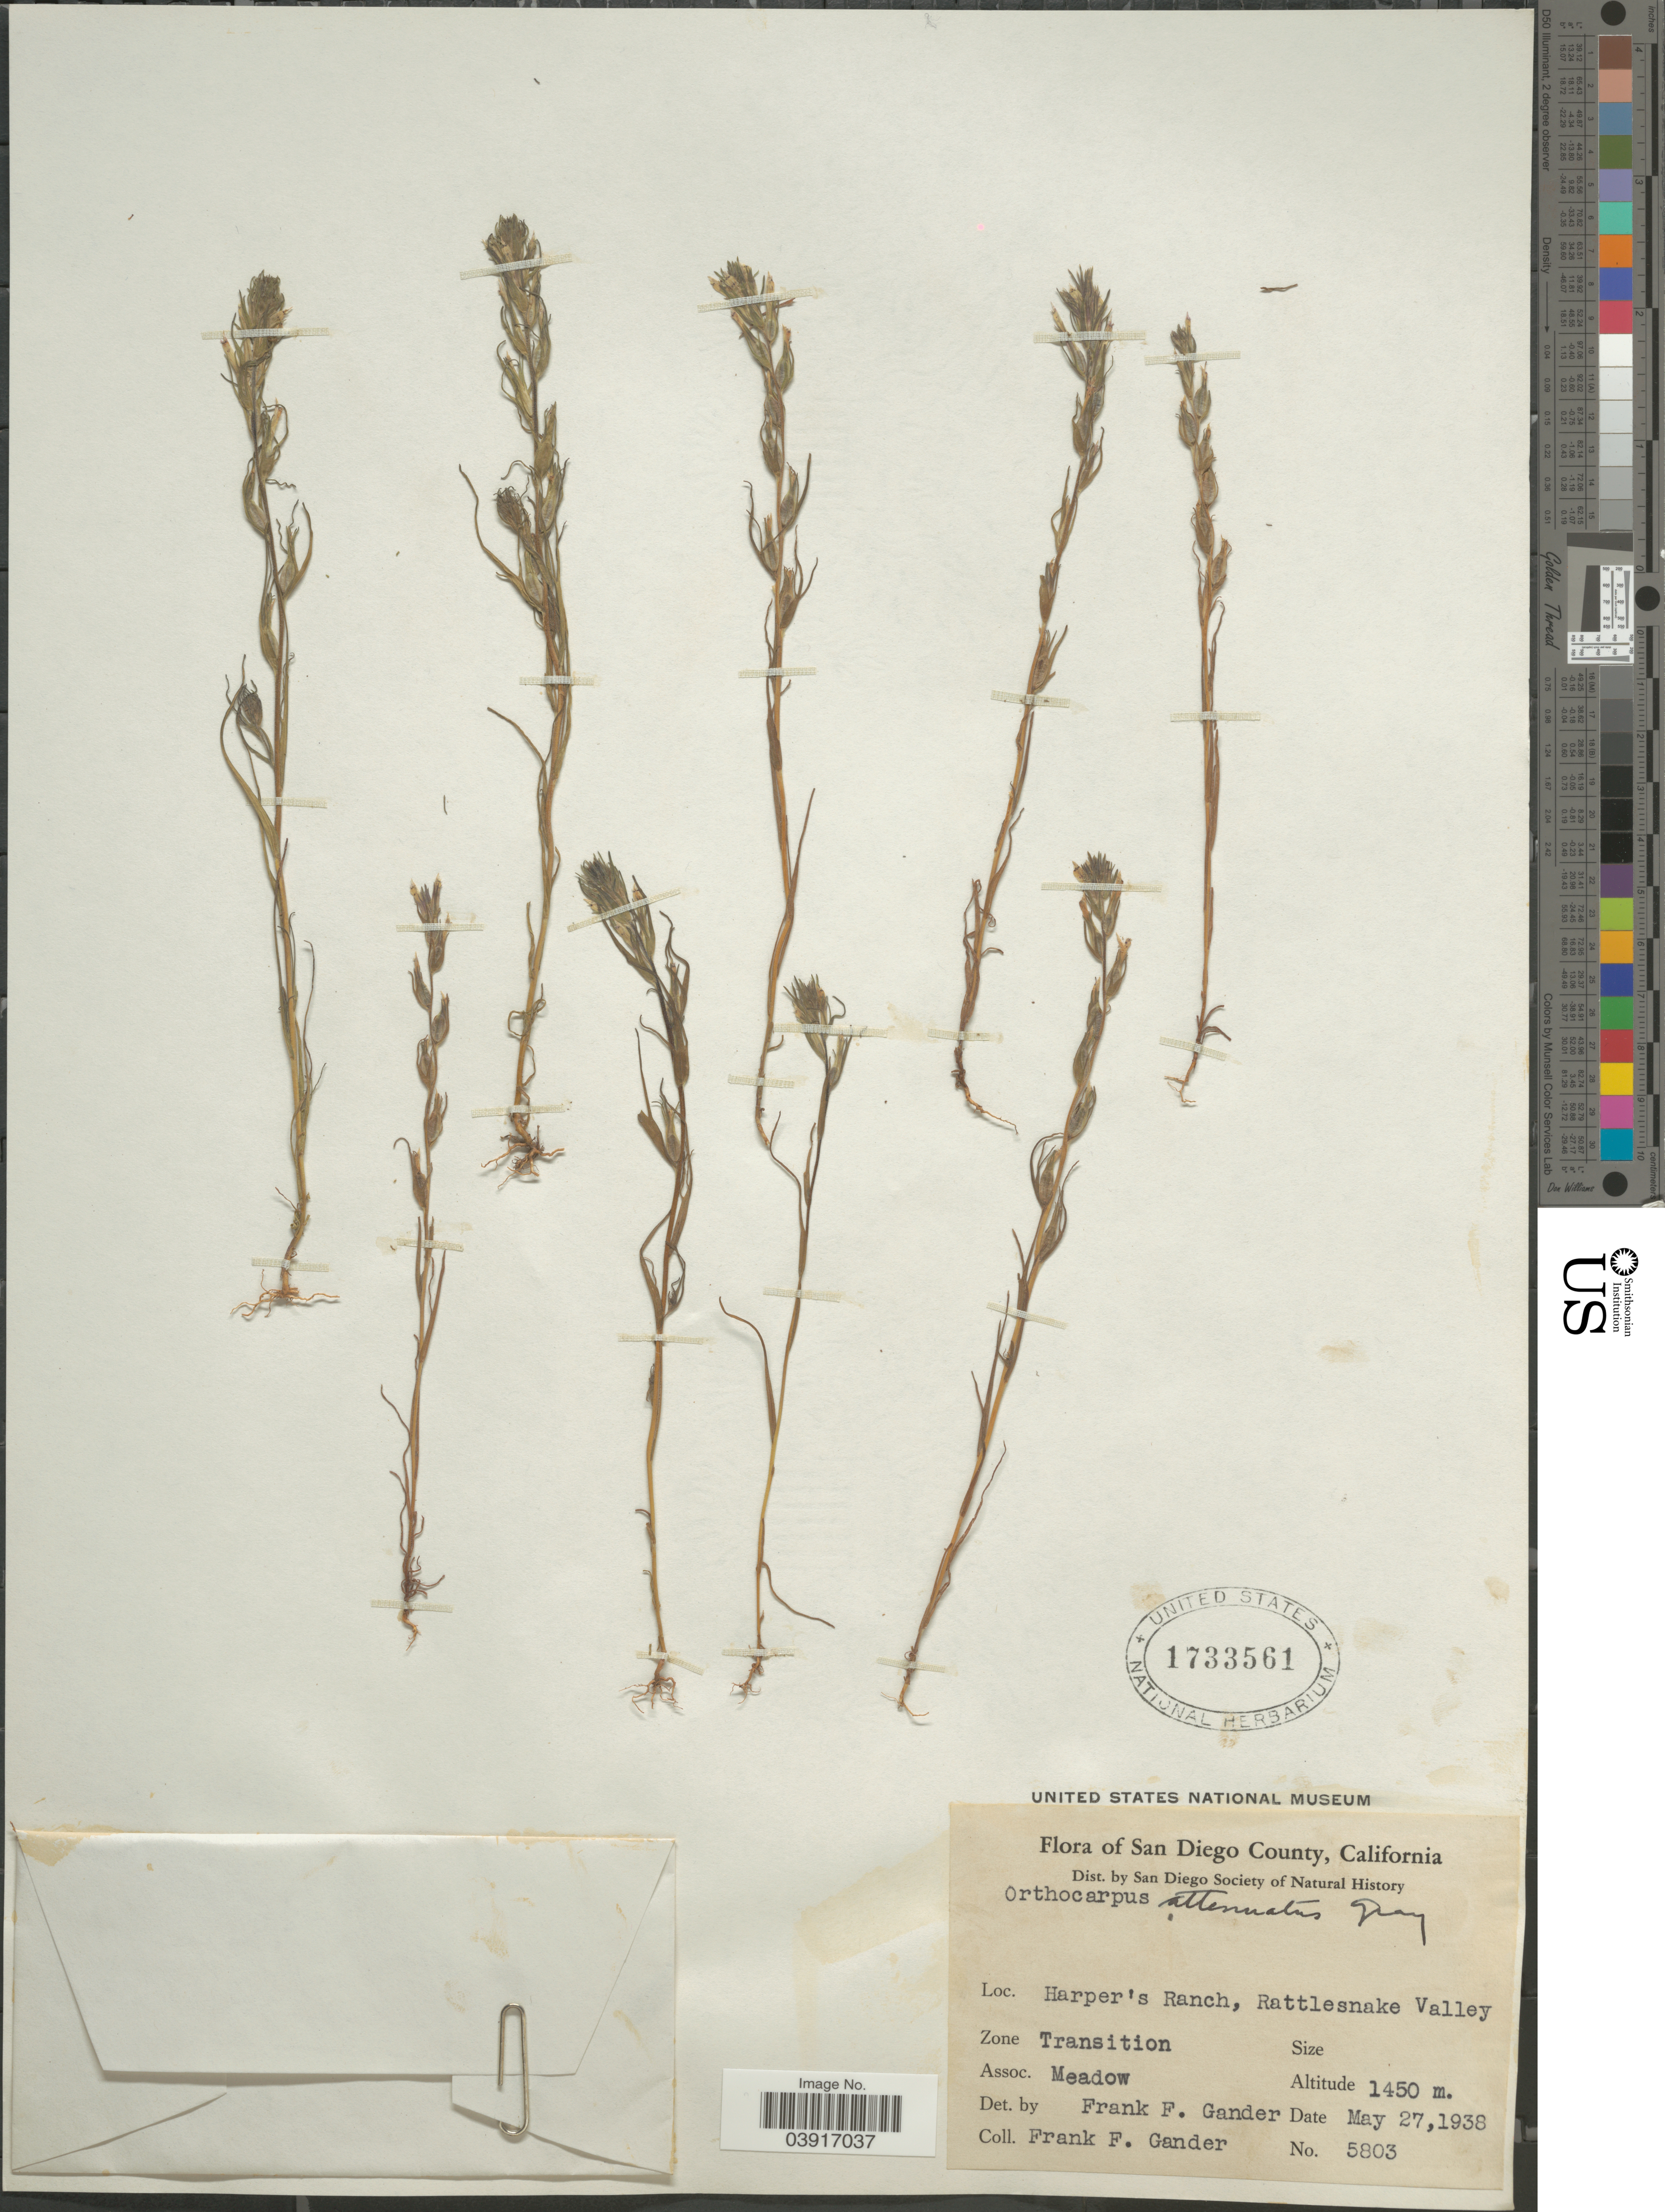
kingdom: Plantae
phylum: Tracheophyta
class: Magnoliopsida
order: Lamiales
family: Orobanchaceae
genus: Orthocarpus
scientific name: Orthocarpus attenuatus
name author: A. Gray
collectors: F. Gander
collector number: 5803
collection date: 1938-05-27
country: United States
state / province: California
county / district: San Diego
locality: San Diego County. Harper's Ranch, Rattlesnake Valley. Zone Transition.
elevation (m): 1450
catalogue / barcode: US 1733561